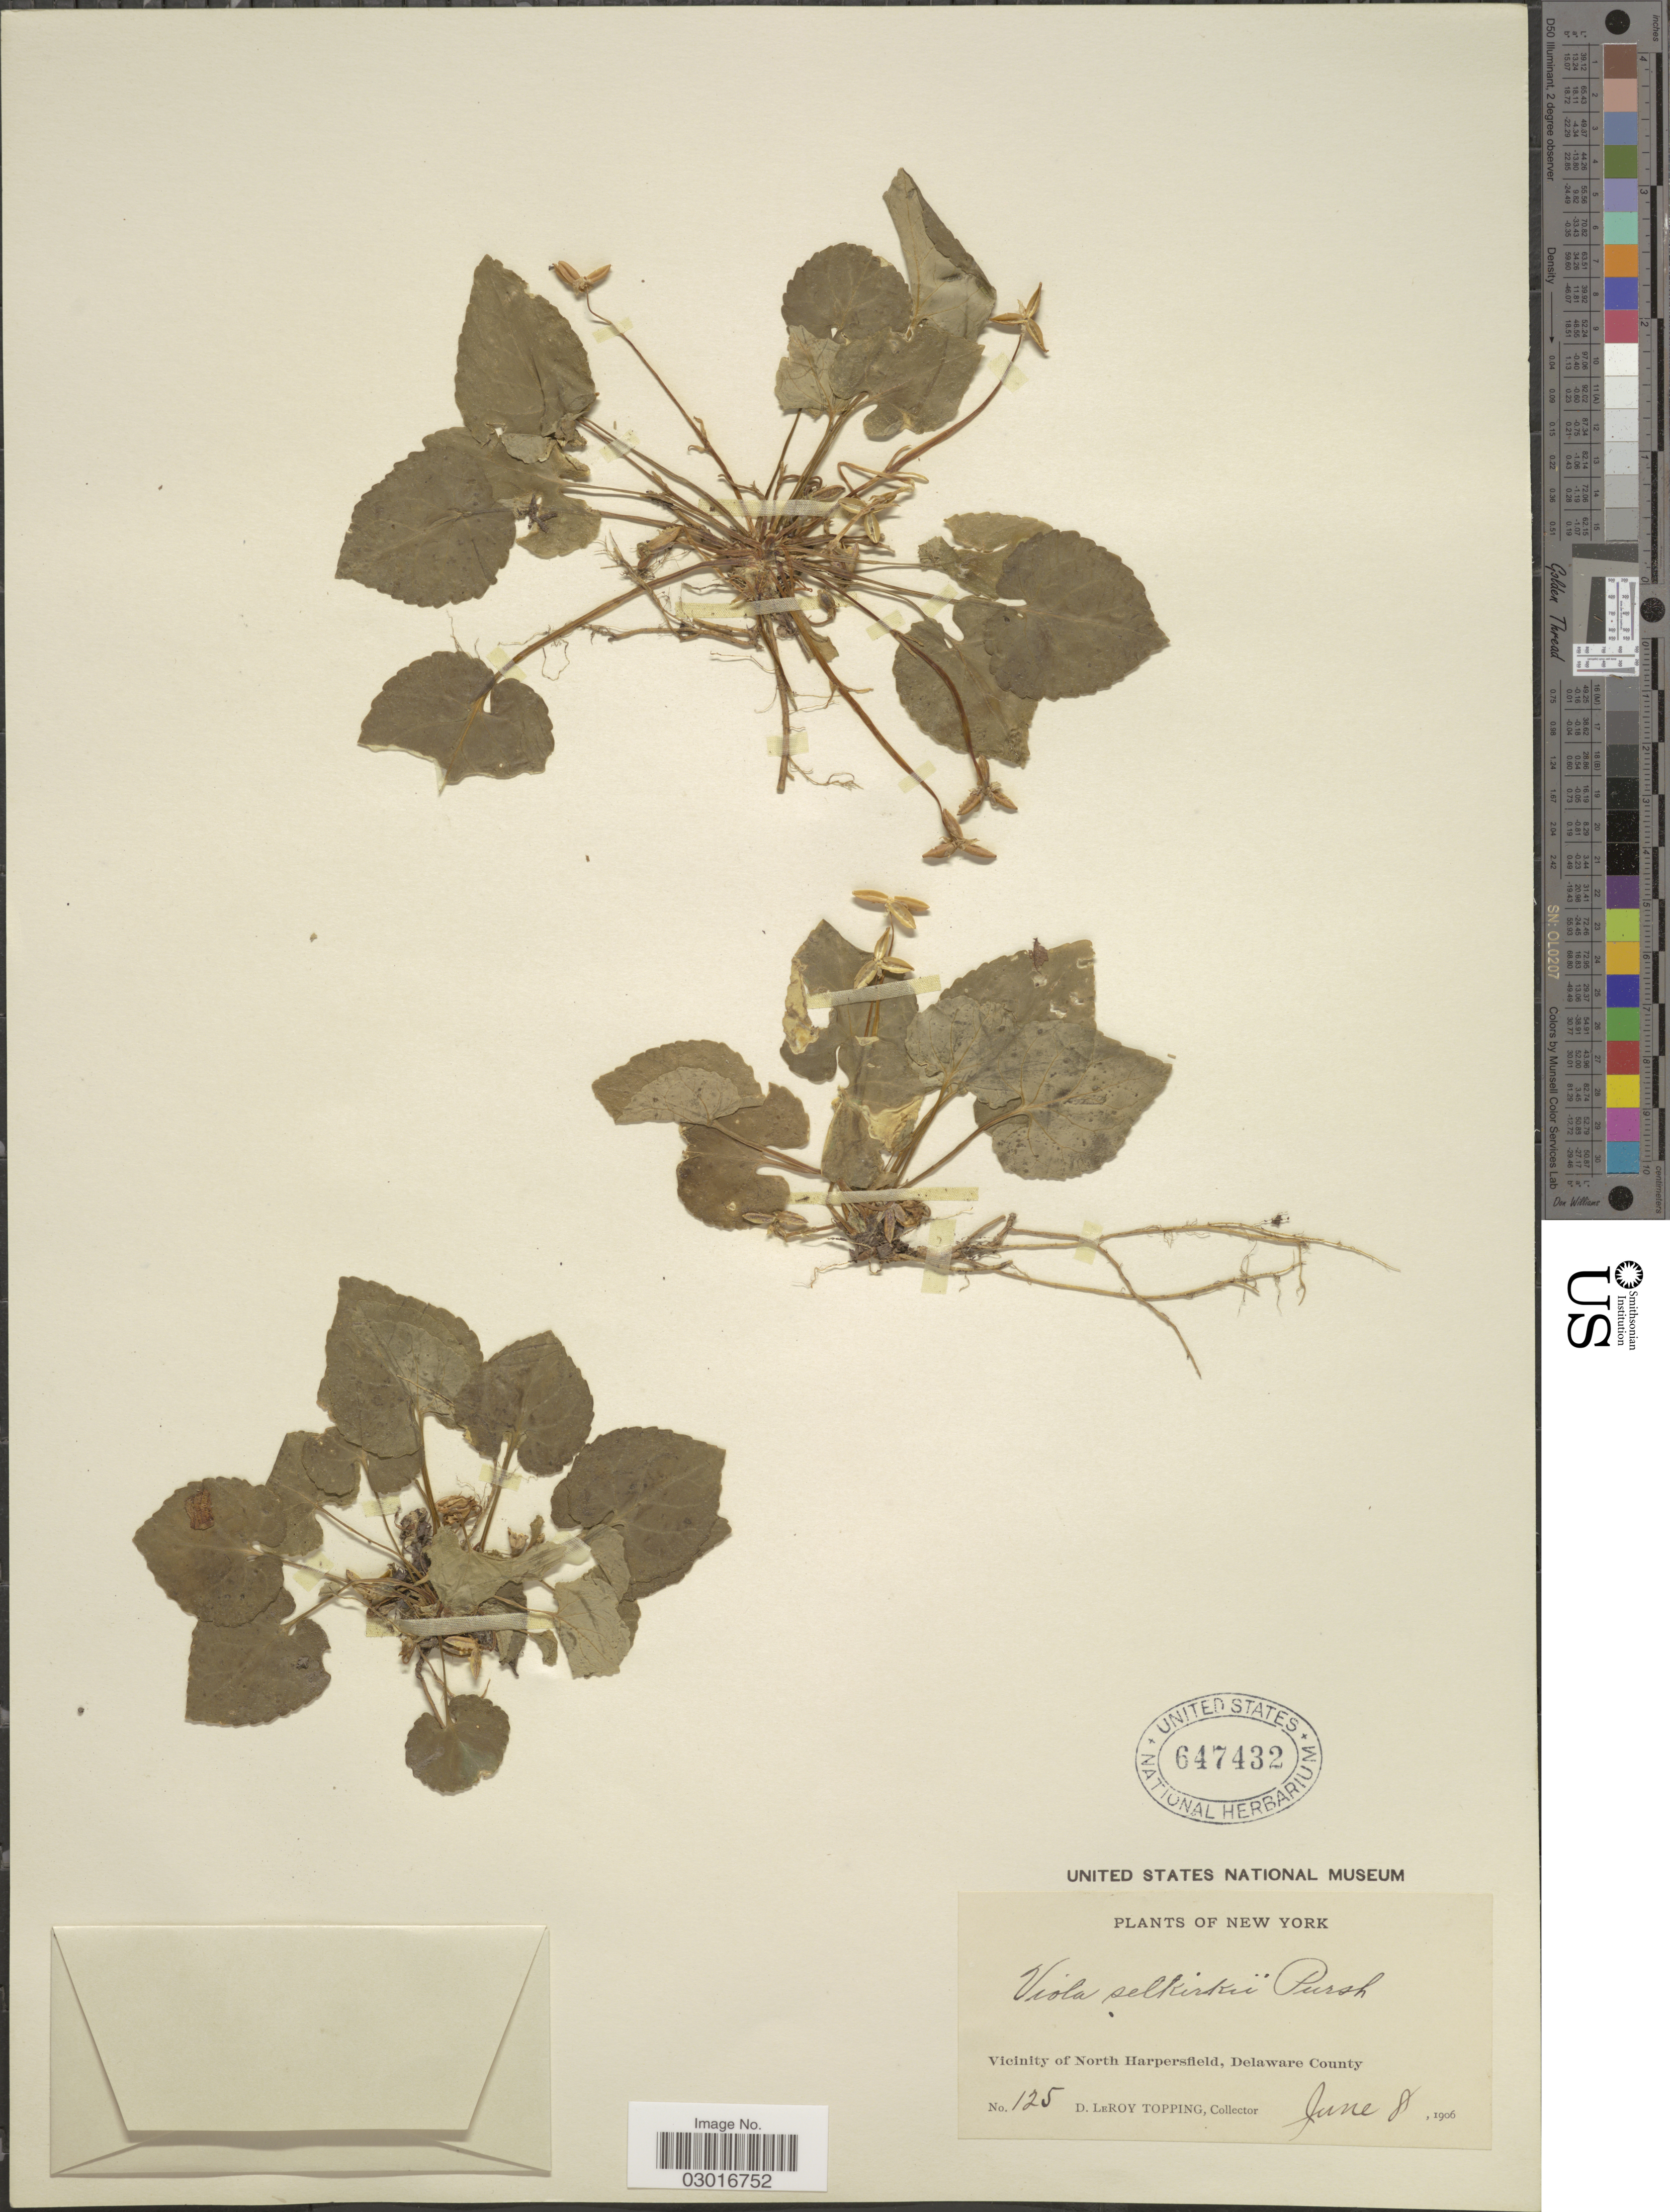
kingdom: Plantae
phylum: Tracheophyta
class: Magnoliopsida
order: Malpighiales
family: Violaceae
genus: Viola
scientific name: Viola selkirkii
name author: Pursh ex Goldie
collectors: D. L. Topping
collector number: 125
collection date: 1906-06-08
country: United States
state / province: New York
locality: Vicinity of North Harpersfield, Delaware County.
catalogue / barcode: US 647432